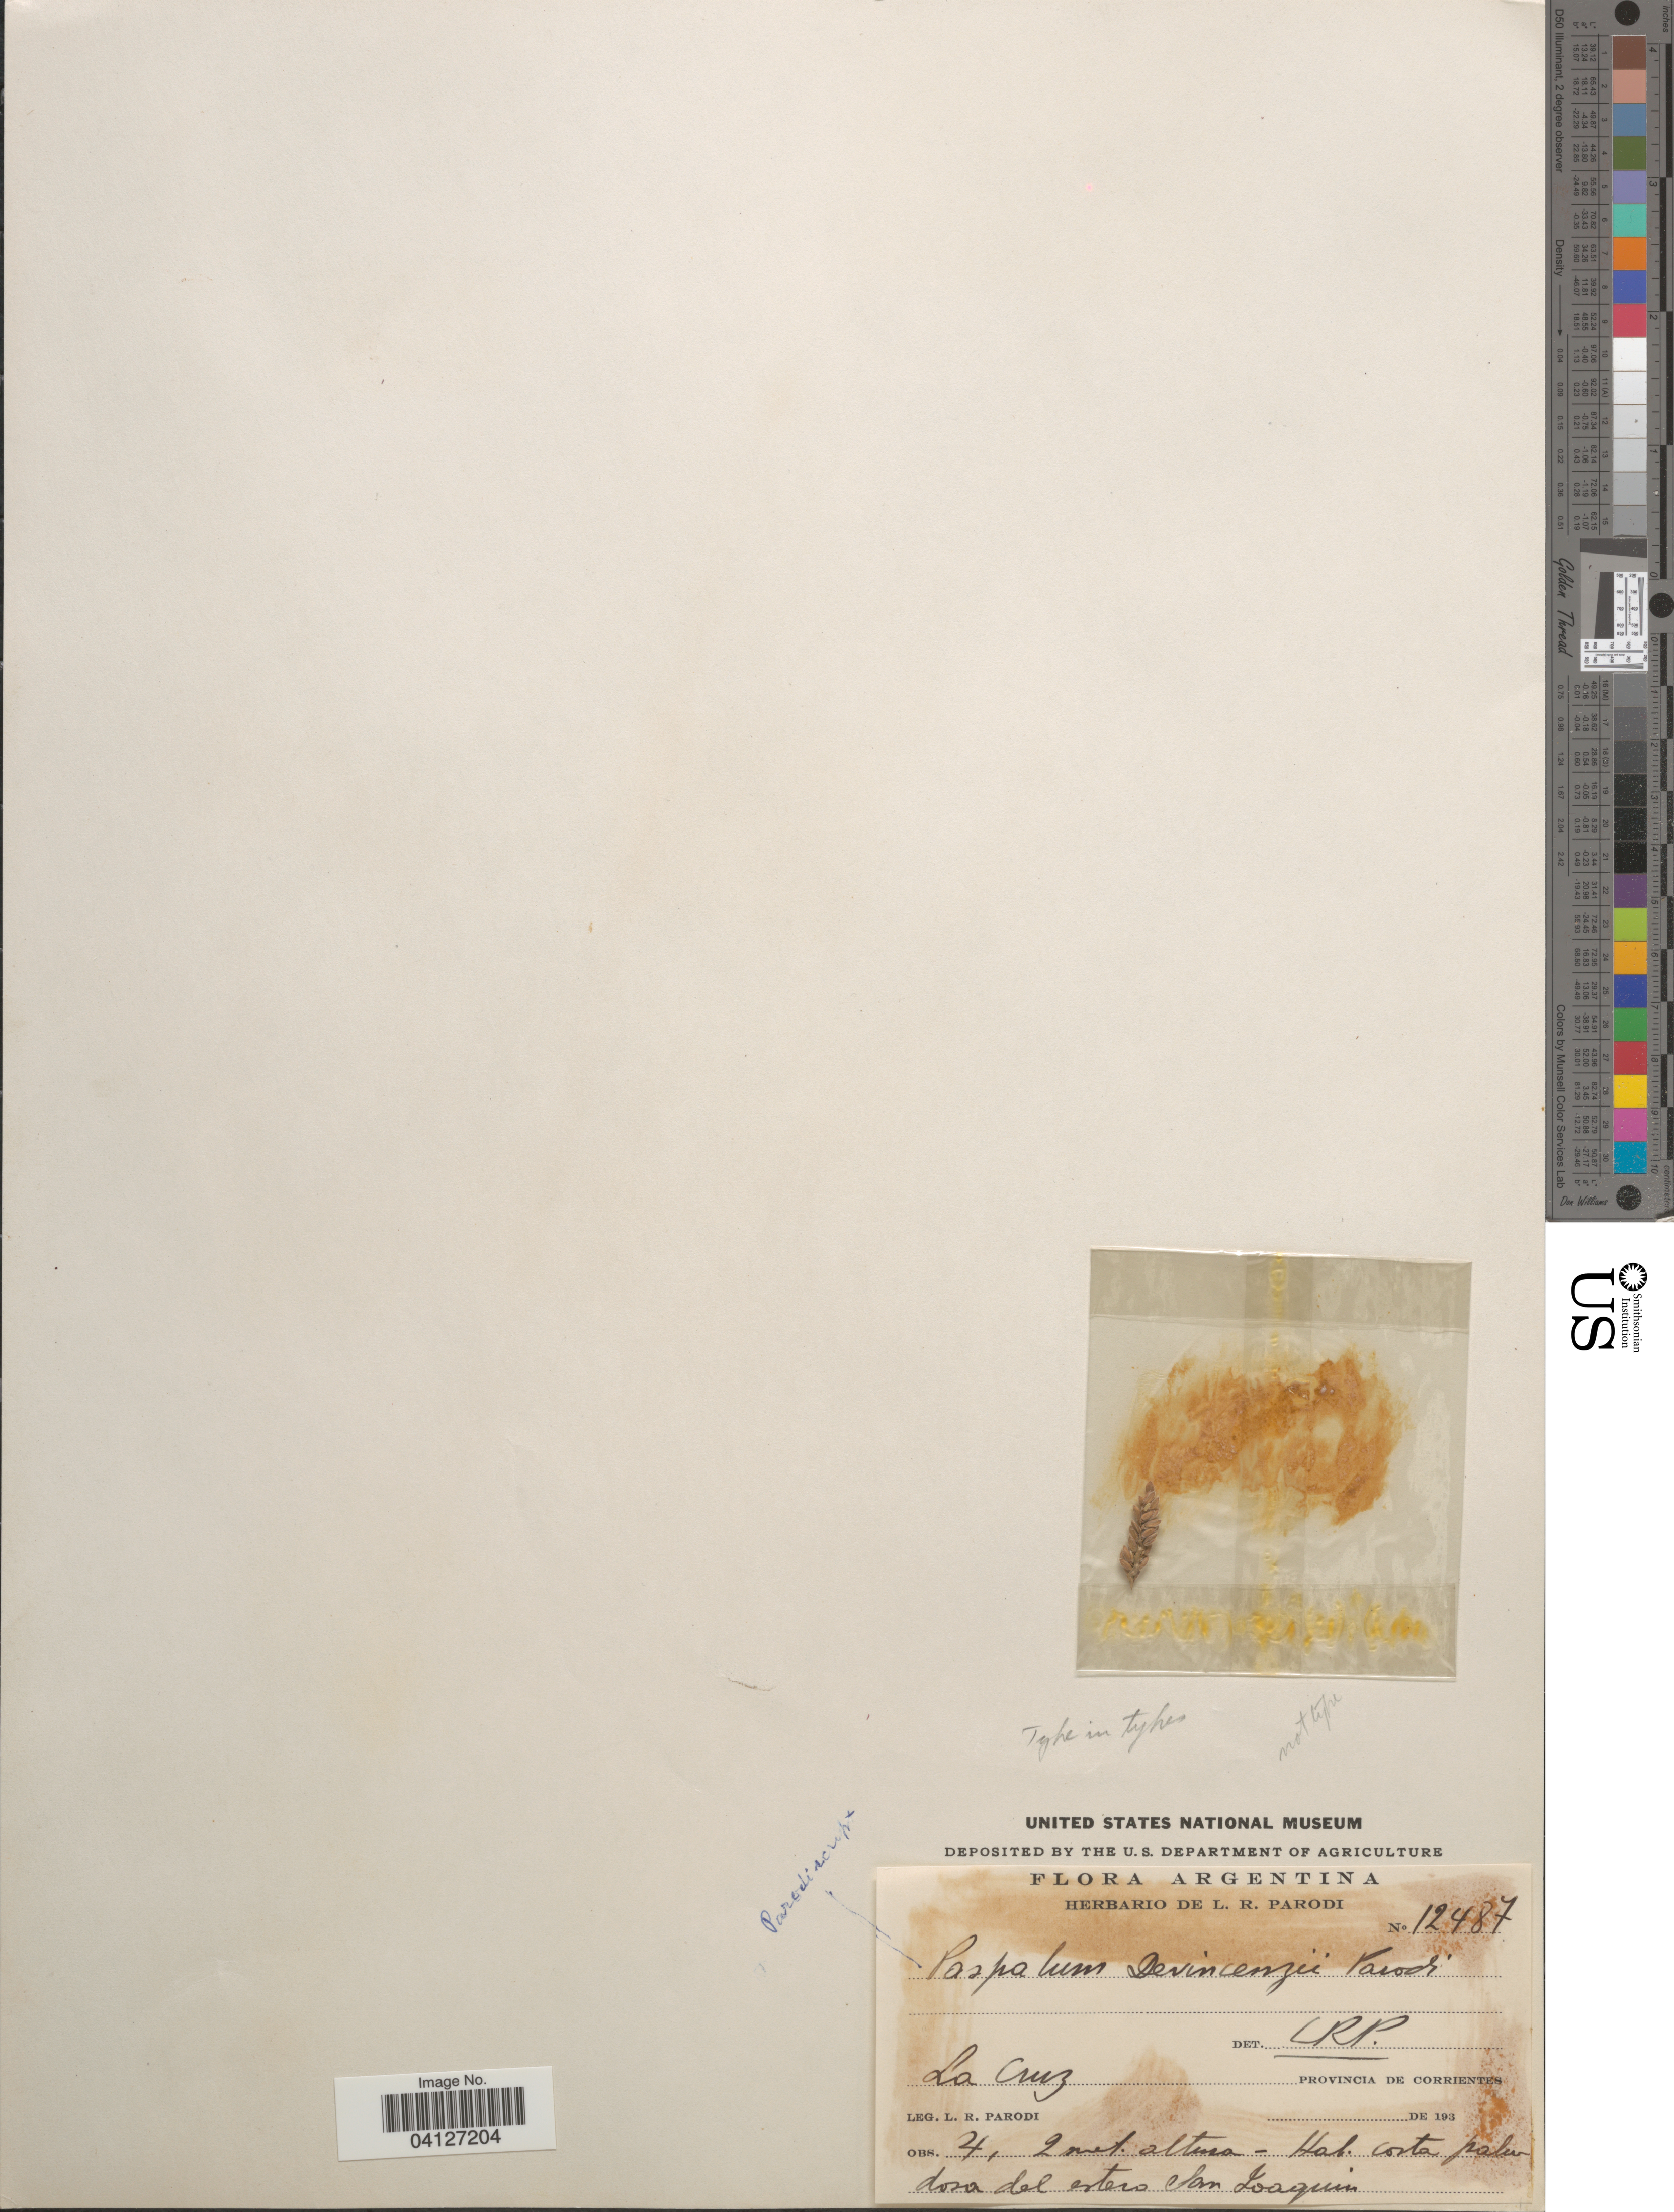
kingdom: Plantae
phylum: Tracheophyta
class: Liliopsida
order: Poales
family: Poaceae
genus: Paspalum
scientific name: Paspalum devincenzii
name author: Parodi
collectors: L. R. Parodi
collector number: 12487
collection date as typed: de 193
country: Argentina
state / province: Corrientes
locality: La Cruz. Costa paladosa del estero San Joaquim.